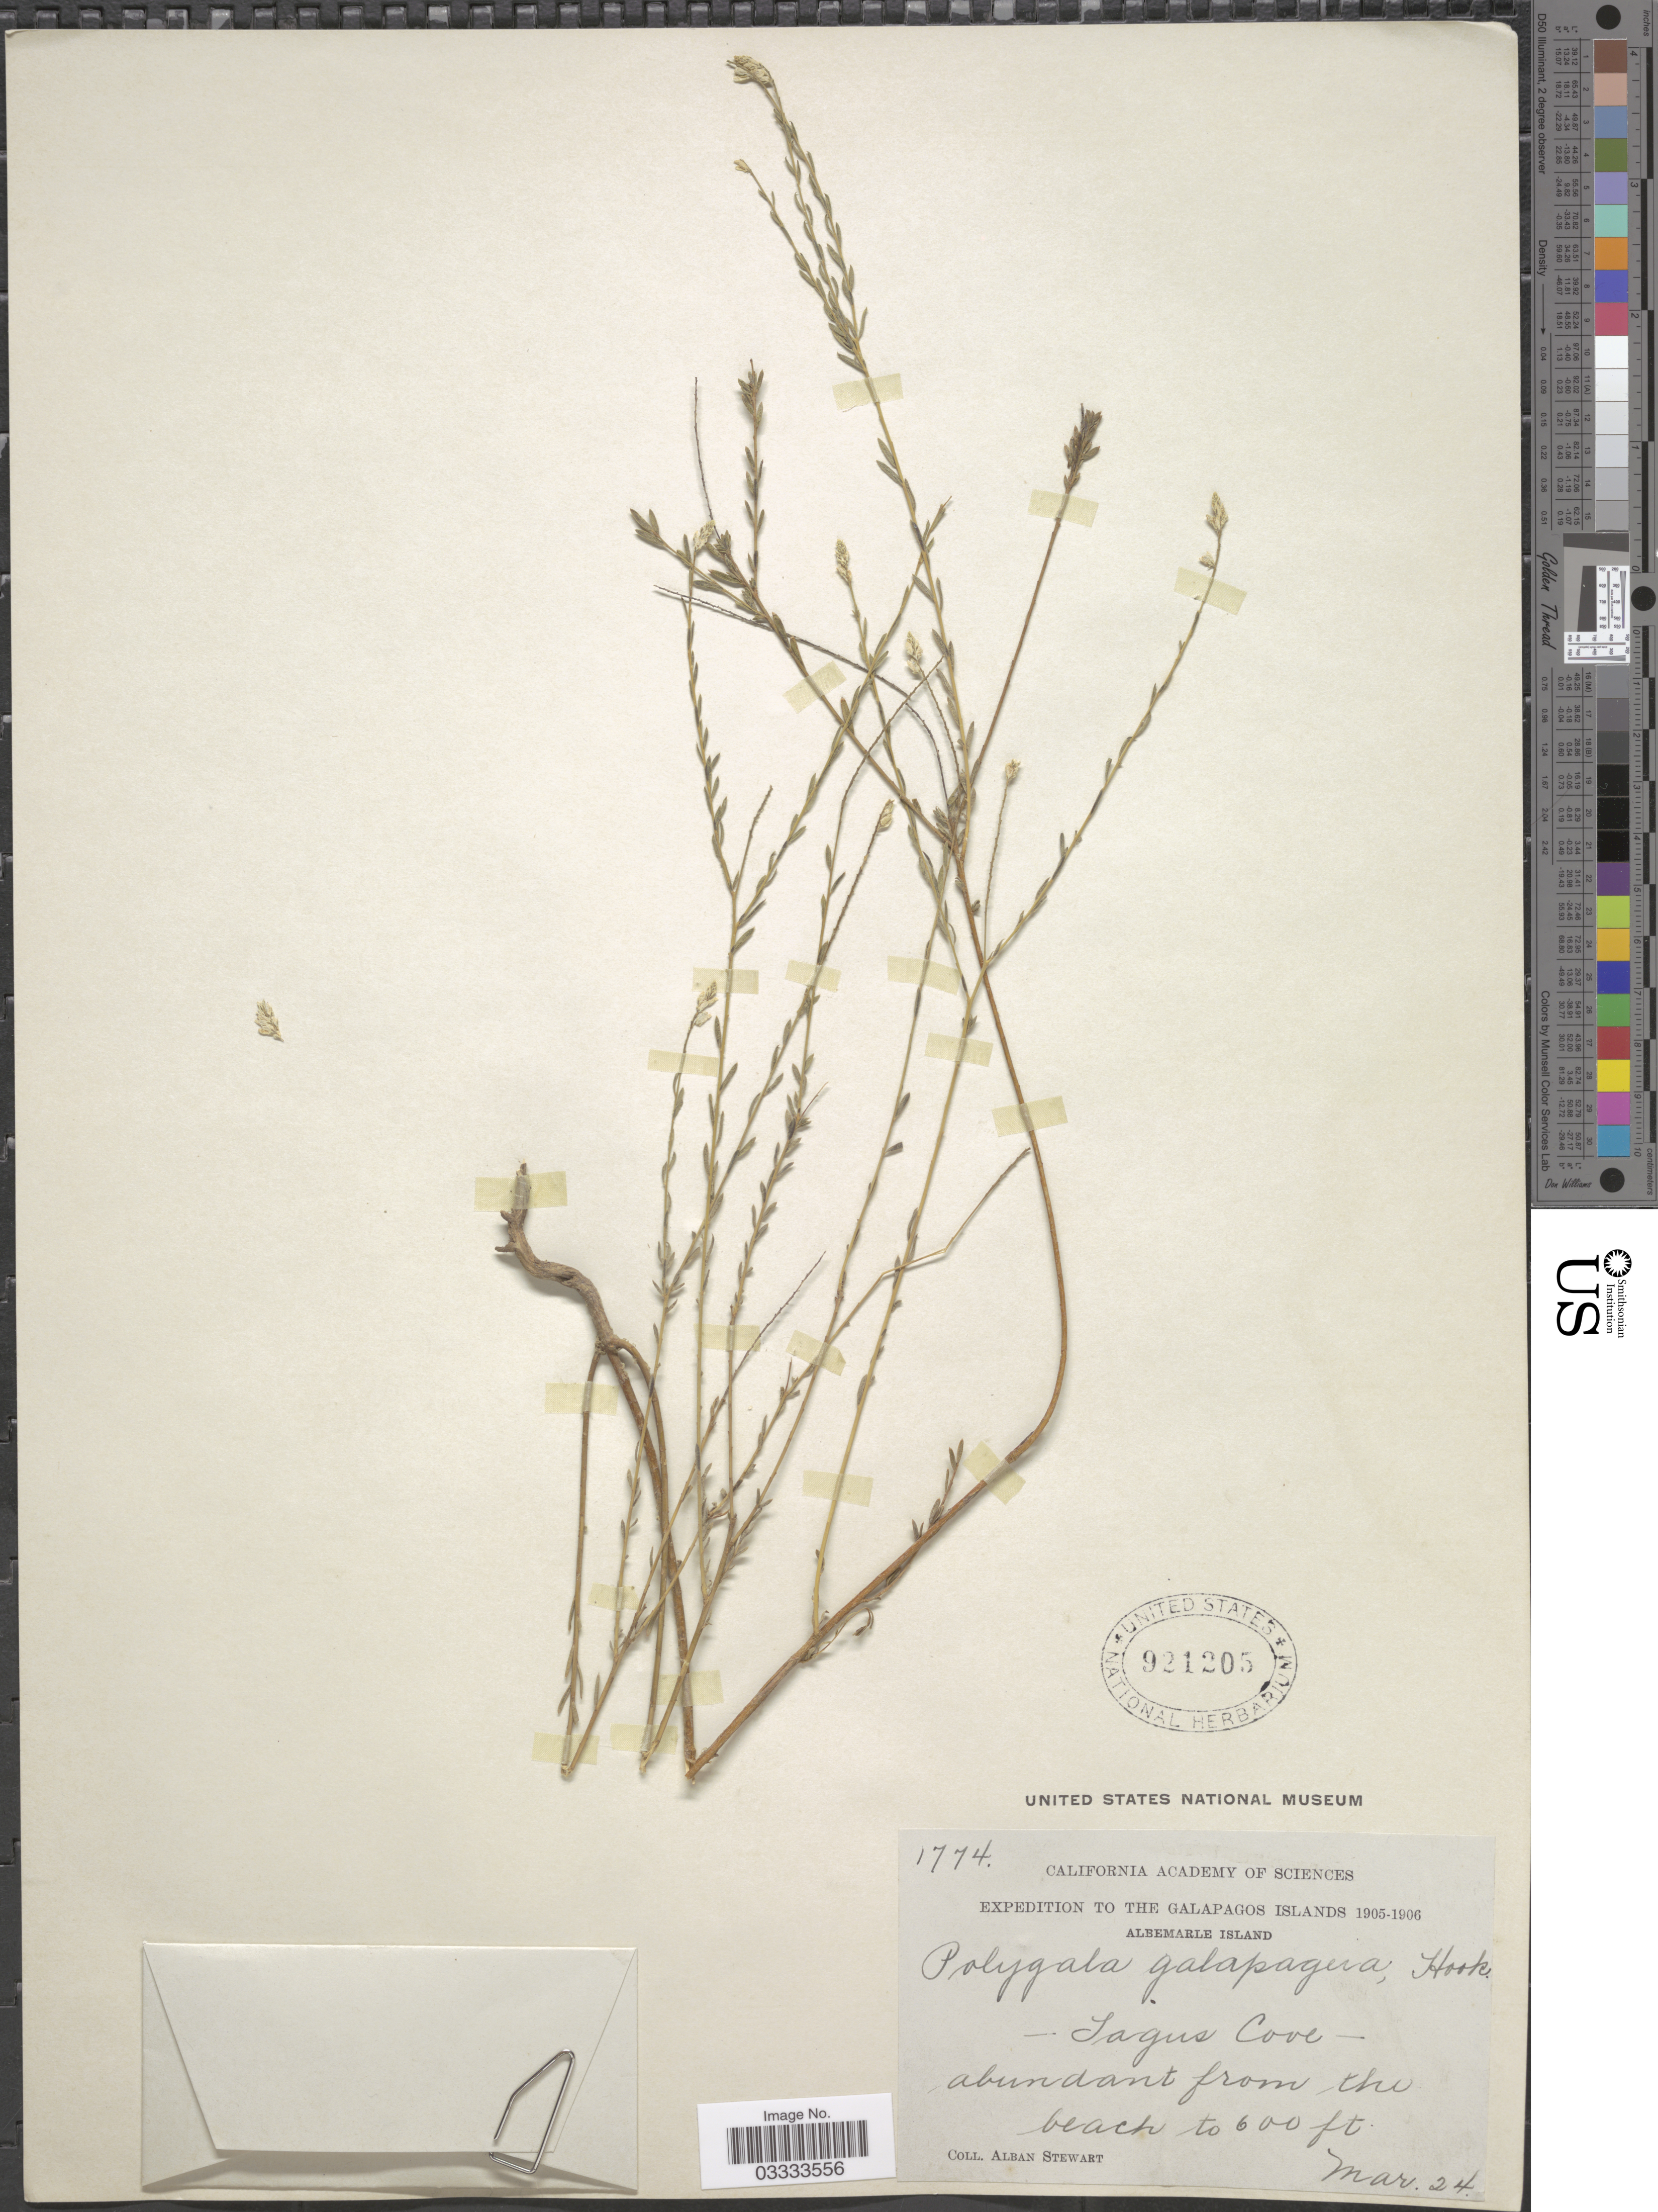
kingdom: Plantae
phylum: Tracheophyta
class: Magnoliopsida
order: Fabales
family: Polygalaceae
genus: Polygala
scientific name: Polygala galapageia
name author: Hook. f.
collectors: A. Stewart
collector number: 1774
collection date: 1905-03-24/1906-03-24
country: Ecuador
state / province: Colón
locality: The Galapagos Islands. Albemarle Island. Tagus Cove.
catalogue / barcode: US 921205